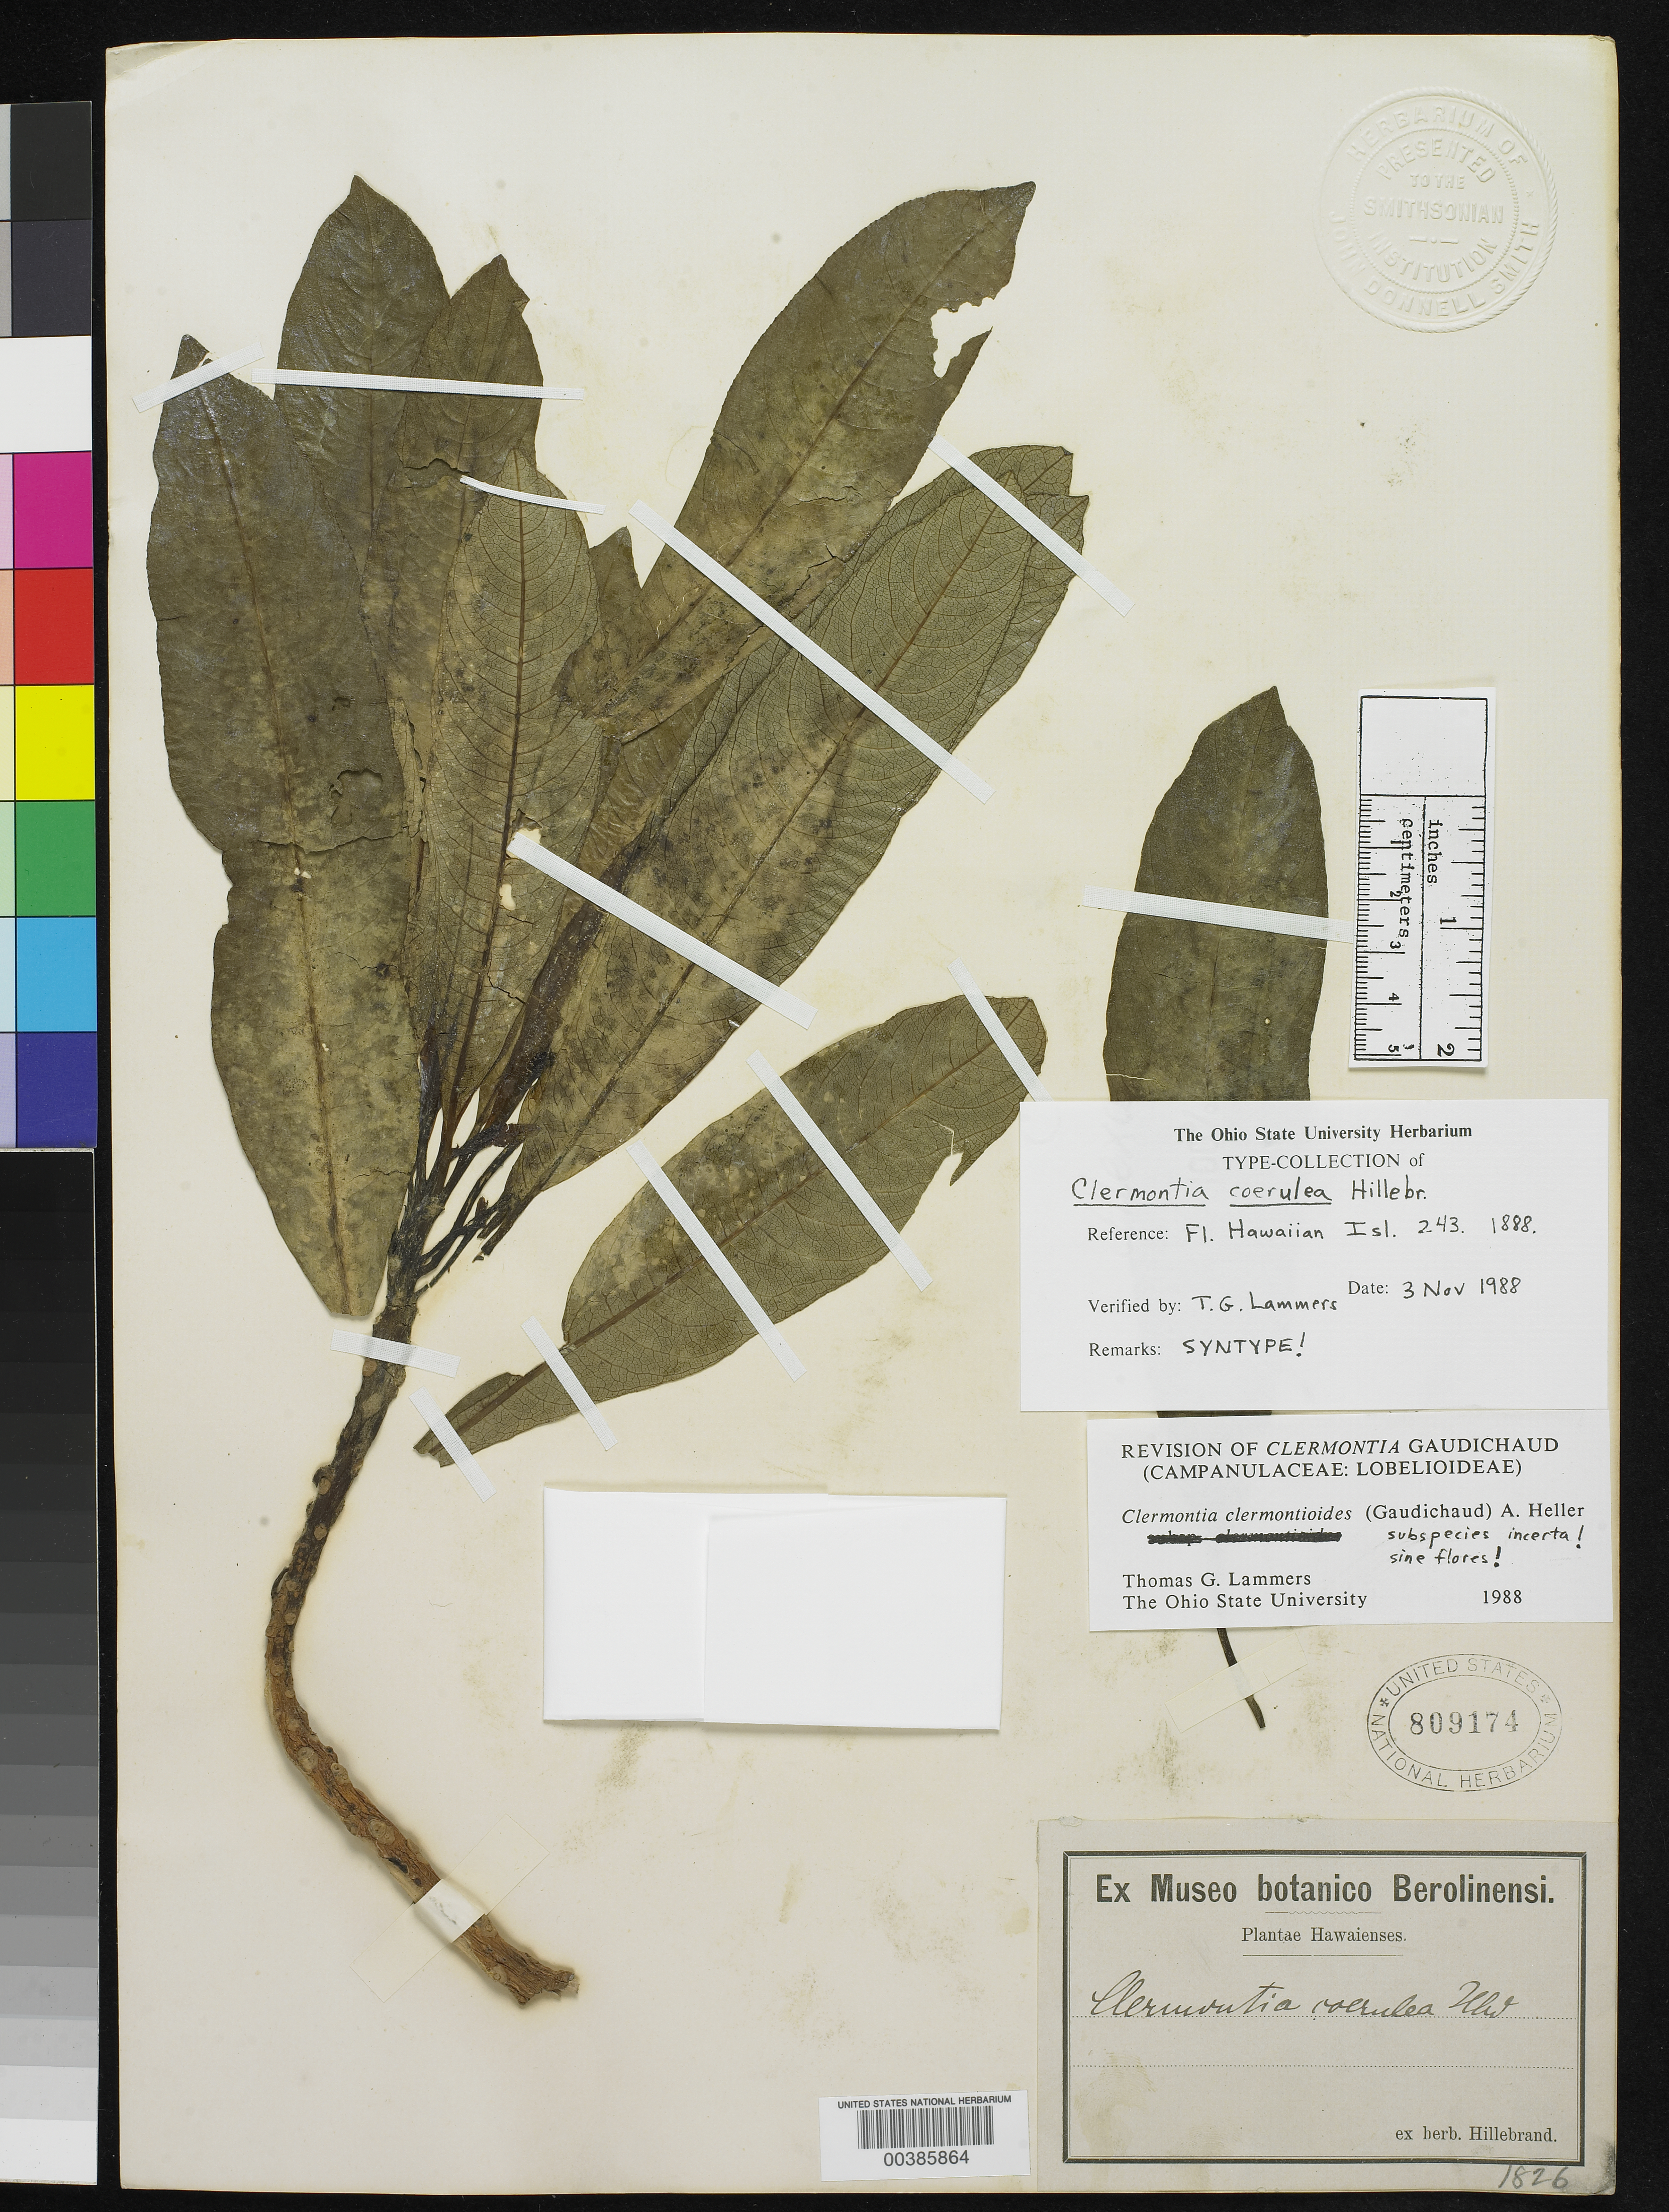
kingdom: Plantae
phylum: Tracheophyta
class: Magnoliopsida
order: Asterales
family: Campanulaceae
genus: Clermontia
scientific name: Clermontia coerulea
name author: Hillebr.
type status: Syntype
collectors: W. Hillebrand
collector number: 1826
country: United States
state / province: Hawaii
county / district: Maui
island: Maui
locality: Woods of Kona.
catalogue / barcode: US 809174